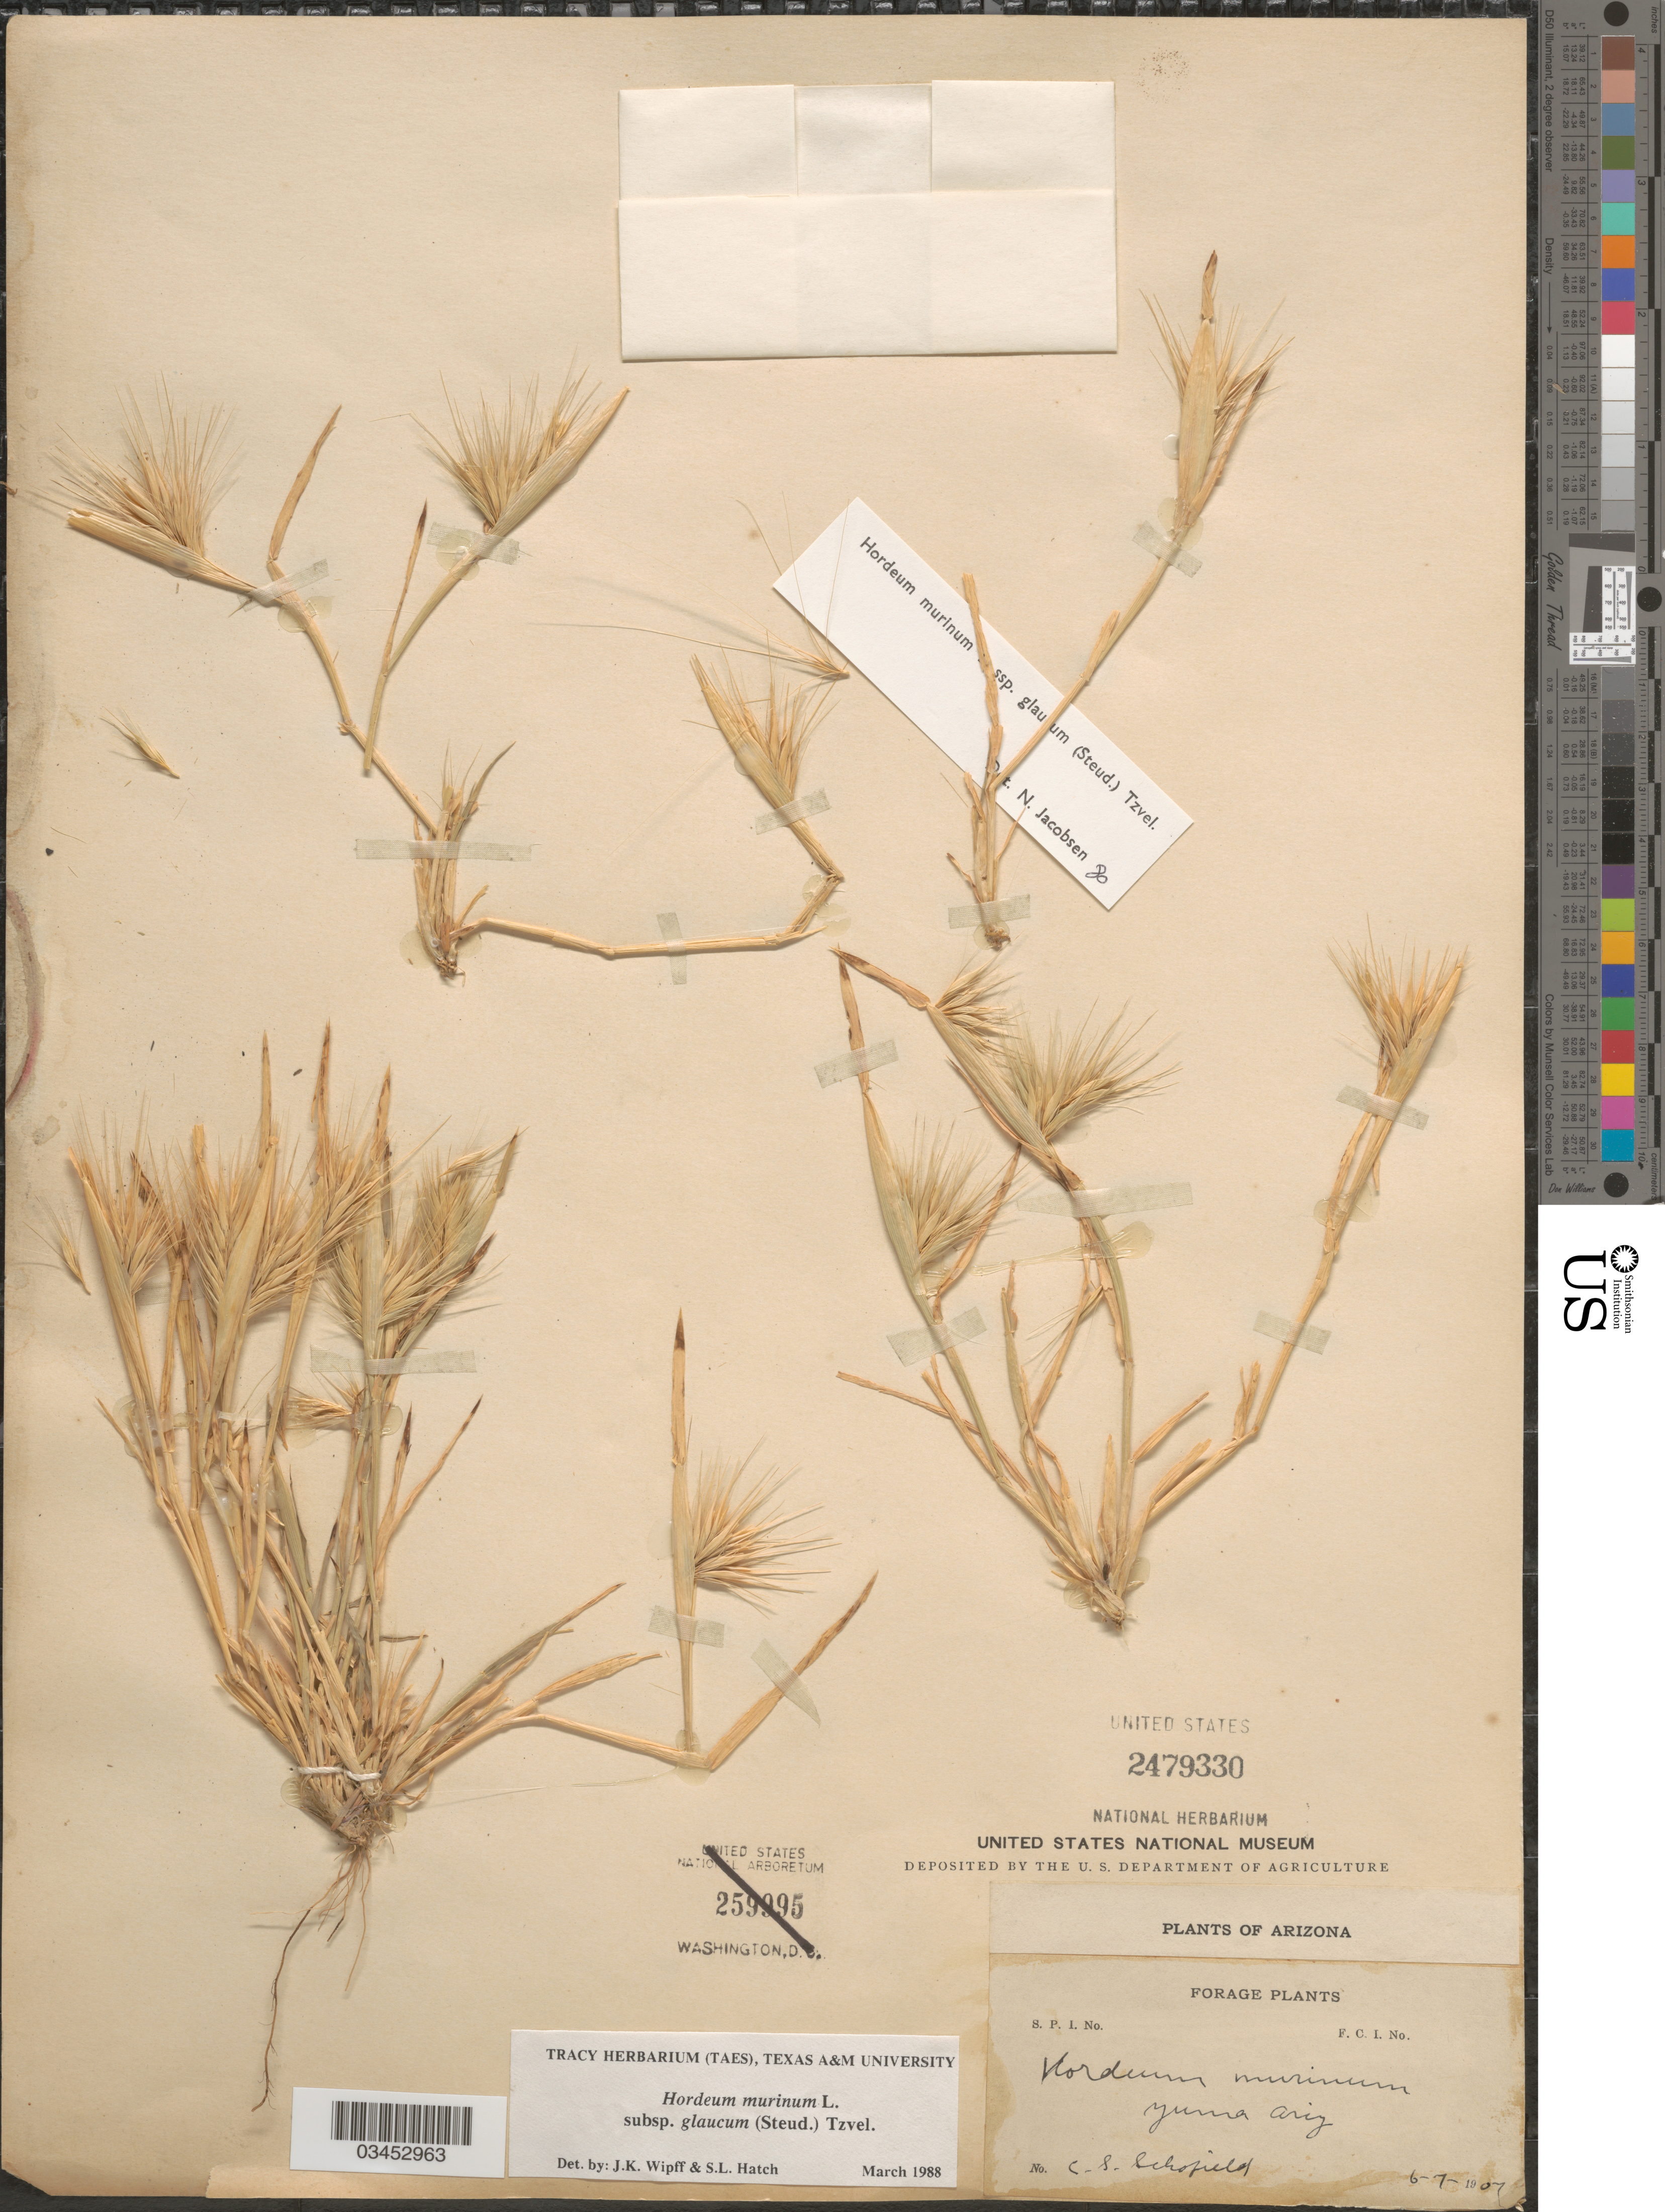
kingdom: Plantae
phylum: Tracheophyta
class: Liliopsida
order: Poales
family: Poaceae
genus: Hordeum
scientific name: Hordeum murinum subsp. glaucum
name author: (Steud.) Tzvelev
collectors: C. Schofield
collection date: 1907-06-07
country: United States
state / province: Arizona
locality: Forage. Yuma.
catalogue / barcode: US 2479330